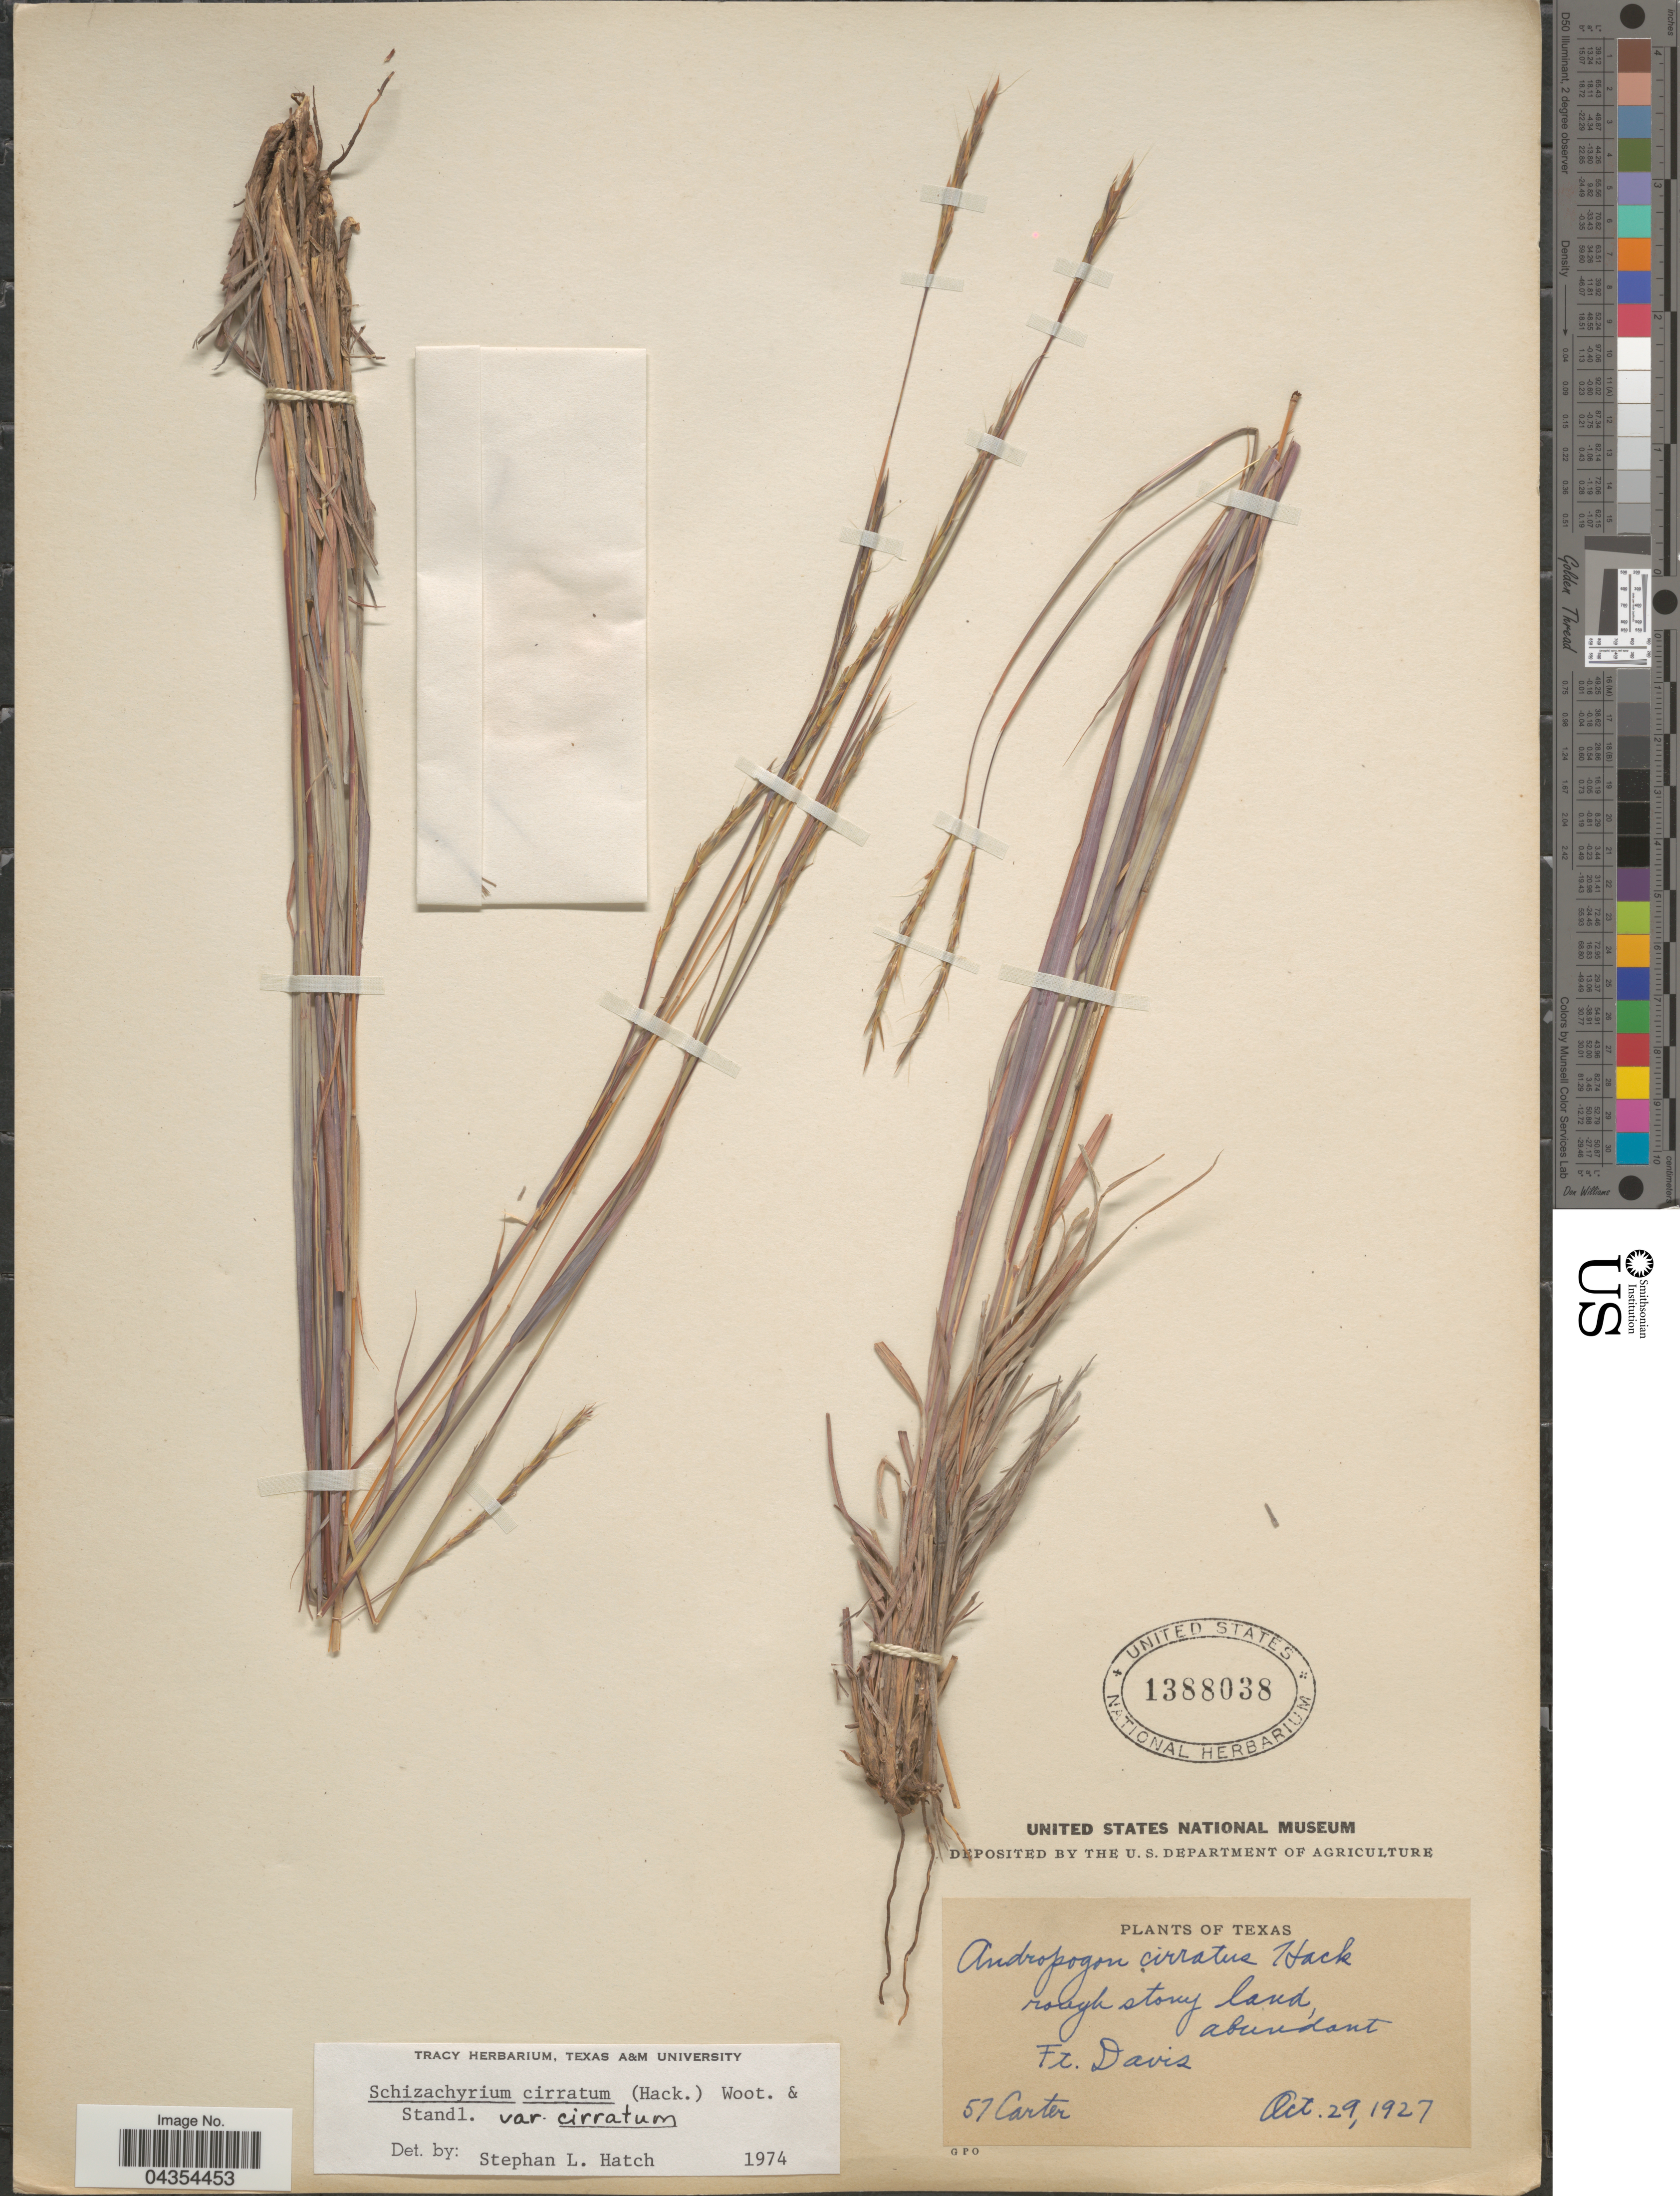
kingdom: Plantae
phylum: Tracheophyta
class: Liliopsida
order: Poales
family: Poaceae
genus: Schizachyrium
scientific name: Schizachyrium cirratum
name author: (Hack.) Wooton & Standl.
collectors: -. Carter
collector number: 57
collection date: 1927-10-29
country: United States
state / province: Texas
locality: Rough stony land, Ft. Davis.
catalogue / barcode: US 1388038